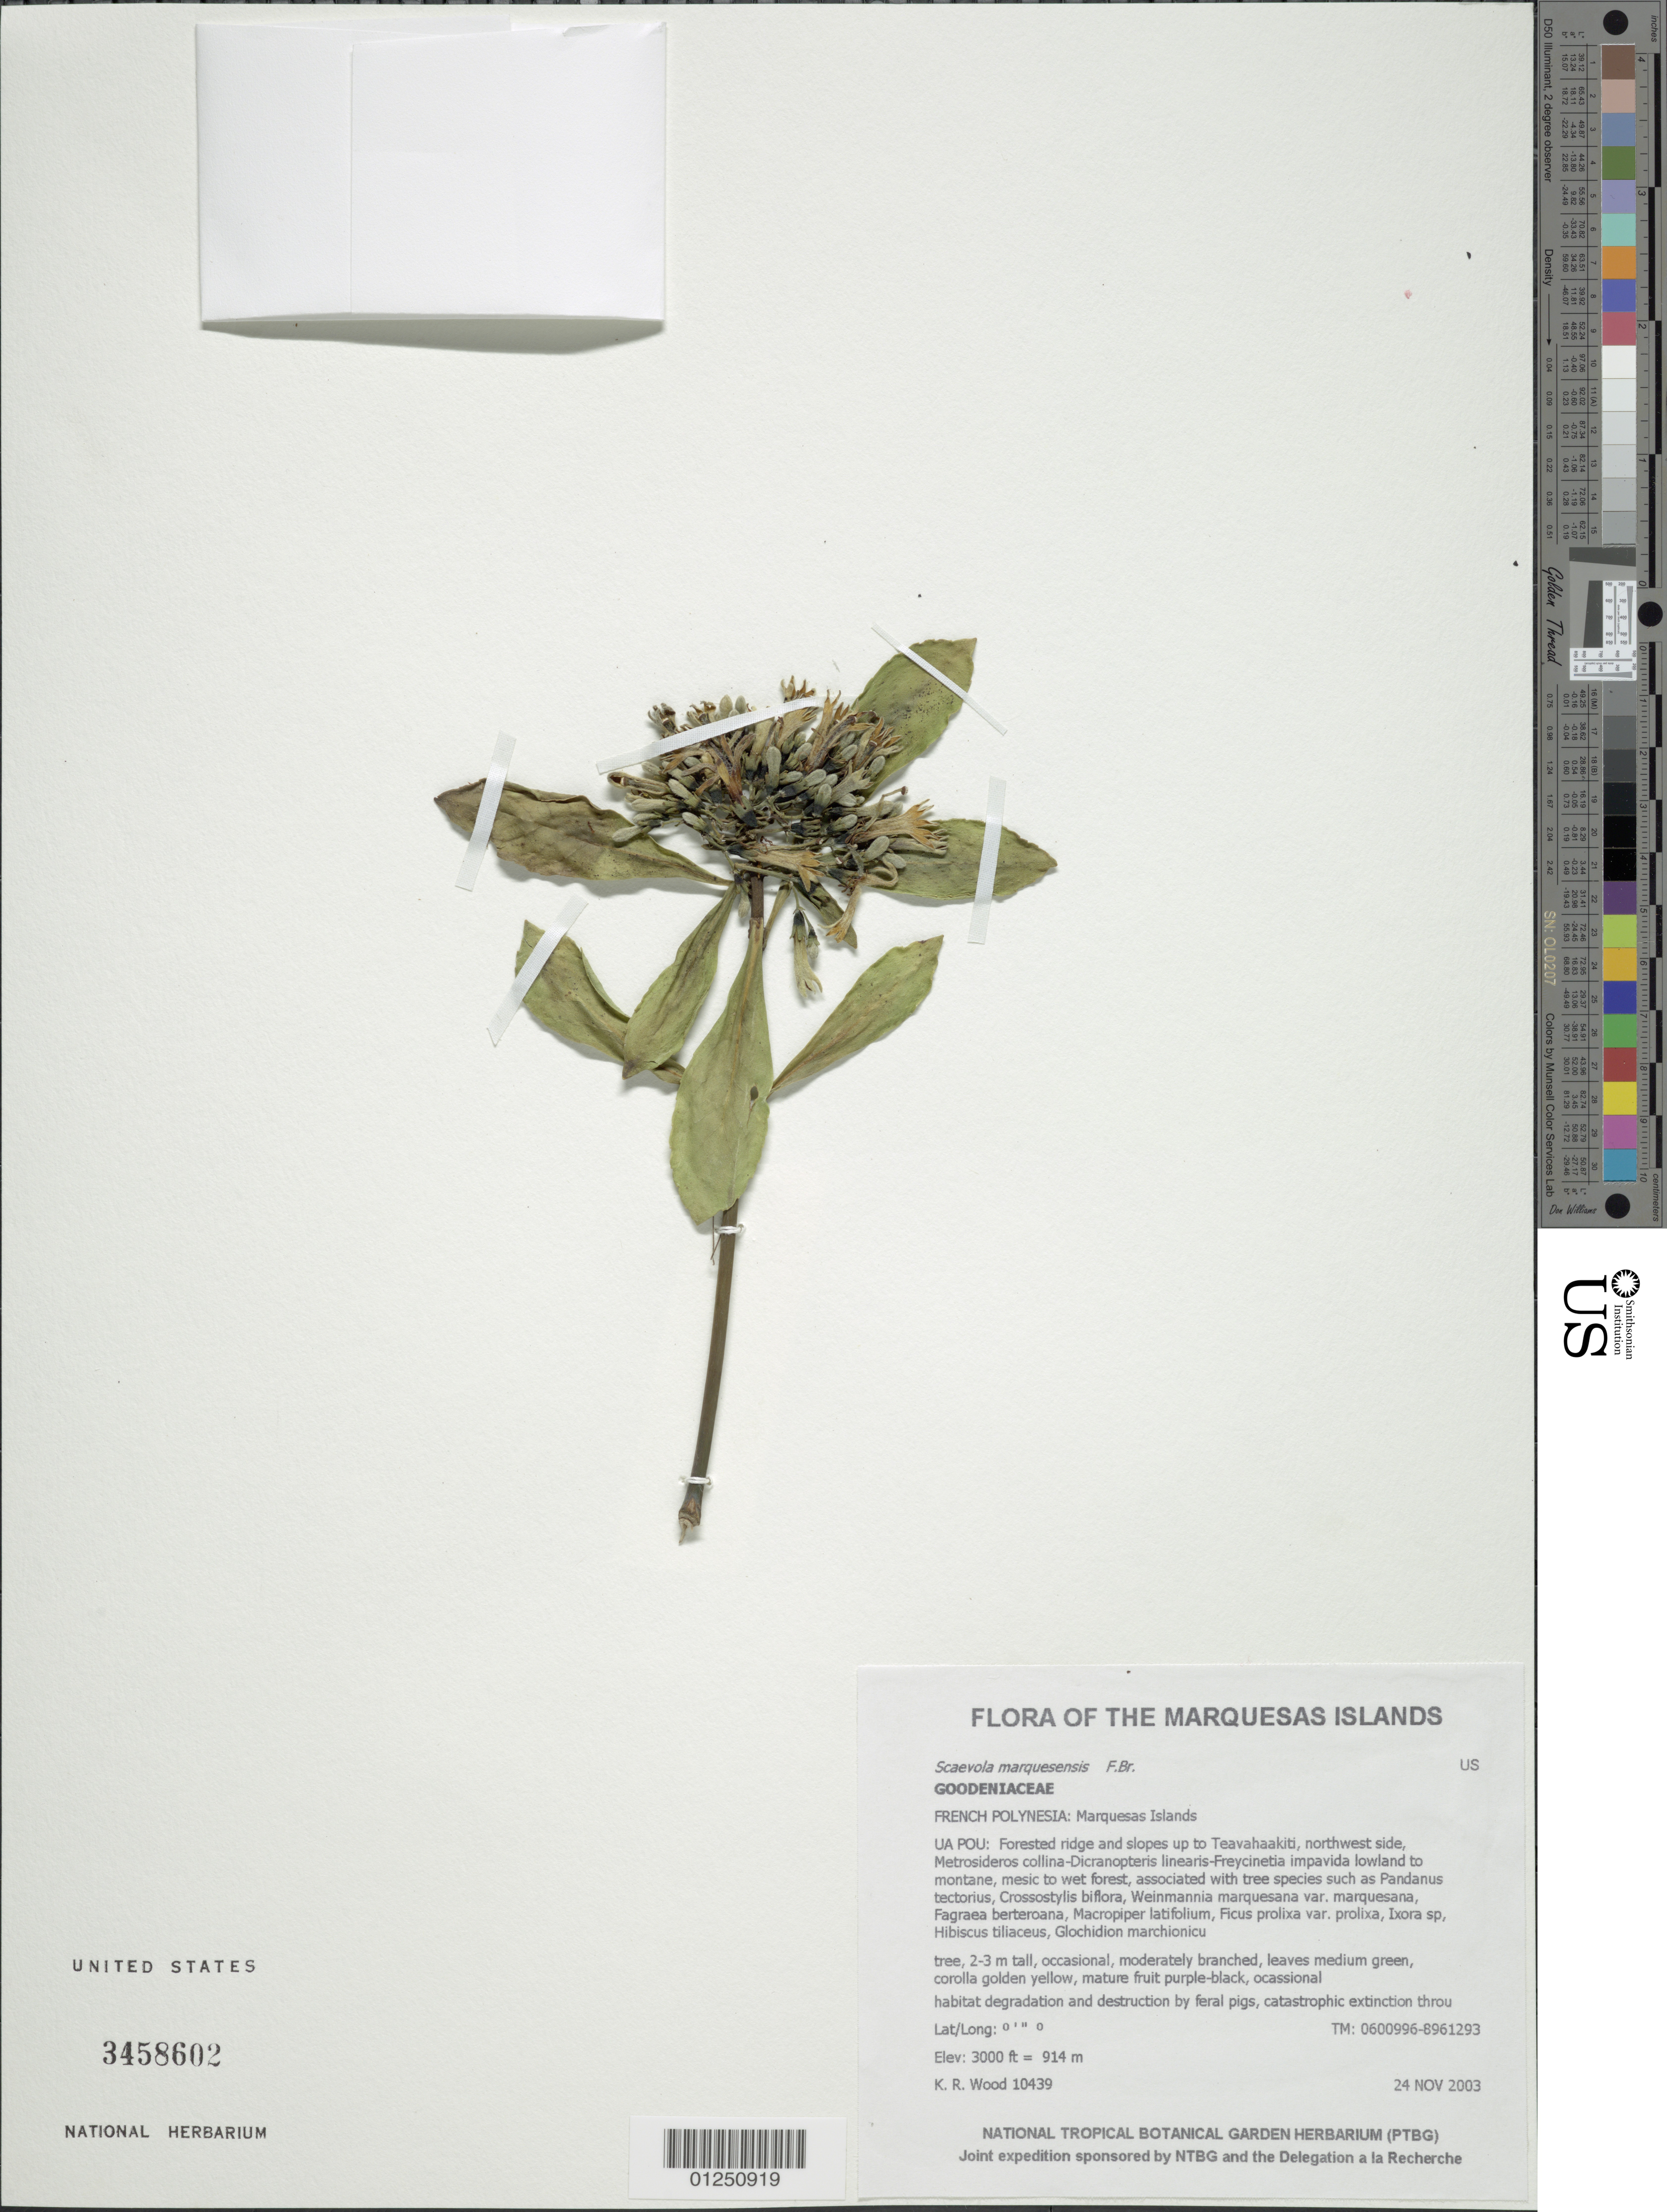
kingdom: Plantae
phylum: Tracheophyta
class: Magnoliopsida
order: Asterales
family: Goodeniaceae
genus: Scaevola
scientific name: Scaevola marquesensis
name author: F. Br.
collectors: K. R. Wood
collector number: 10439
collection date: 2003-11-24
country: French Polynesia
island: Ua Pou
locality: Forested ridge and slopes up to Teavahaakiti, northwest side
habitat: Metrosideros collina - Dicranopteris linearis - Freycinetia impavida lowland to montane mesic to wet forest. Upper slope, W aspect, steep slope, open, wet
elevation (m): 914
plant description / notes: Habitat degradation and destruction by feral pigs, catastrophic extinction through environmental events, predation by rats [Rattus exulans] that eat seeds, competition with non-native plant taxa such as Ageratum conyzoides, Emilia sonchifolia var. javanic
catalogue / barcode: US 3458602